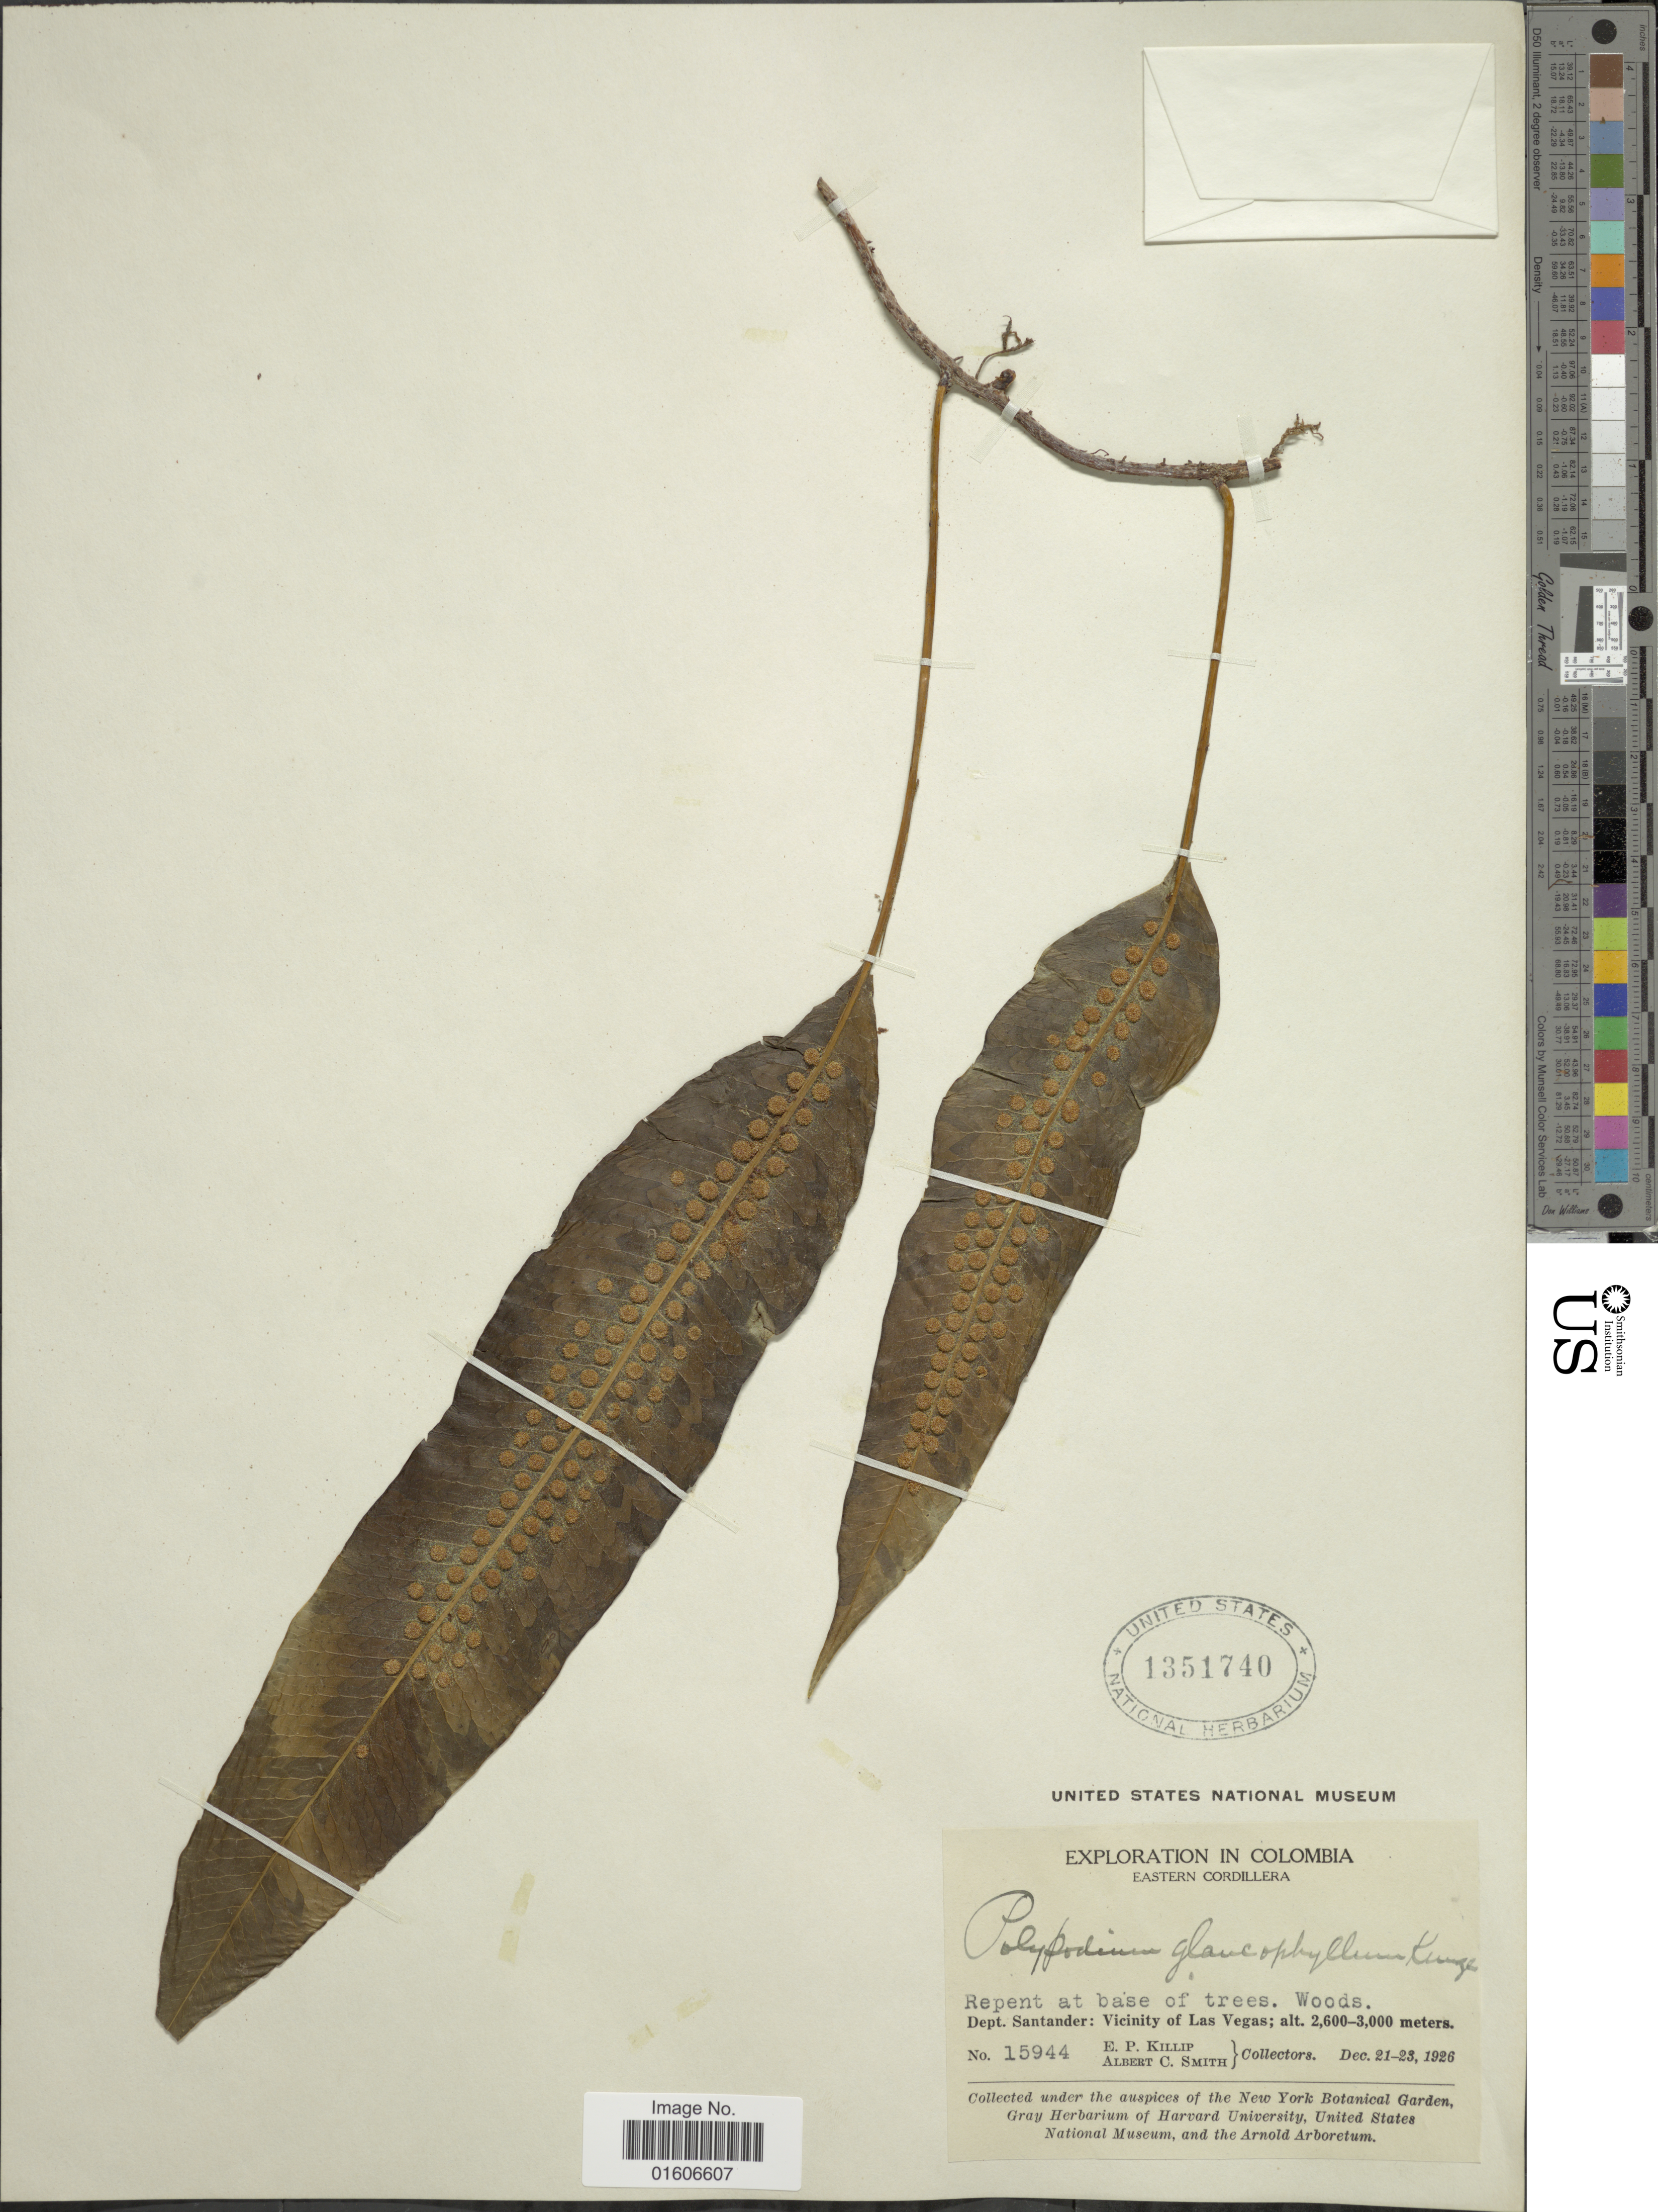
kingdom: Plantae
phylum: Tracheophyta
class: Polypodiopsida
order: Polypodiales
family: Polypodiaceae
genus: Serpocaulon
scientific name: Serpocaulon levigatum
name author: (Cav.) A.R. Sm.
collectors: E. P. Killip & A. C. Smith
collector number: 15944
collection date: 1926-12-21/1926-12-23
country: Colombia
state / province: Santander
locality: Eastern Cordillera. Dept. Santander: Vicinity of Las Vegas.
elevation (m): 2600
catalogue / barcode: US 1351740